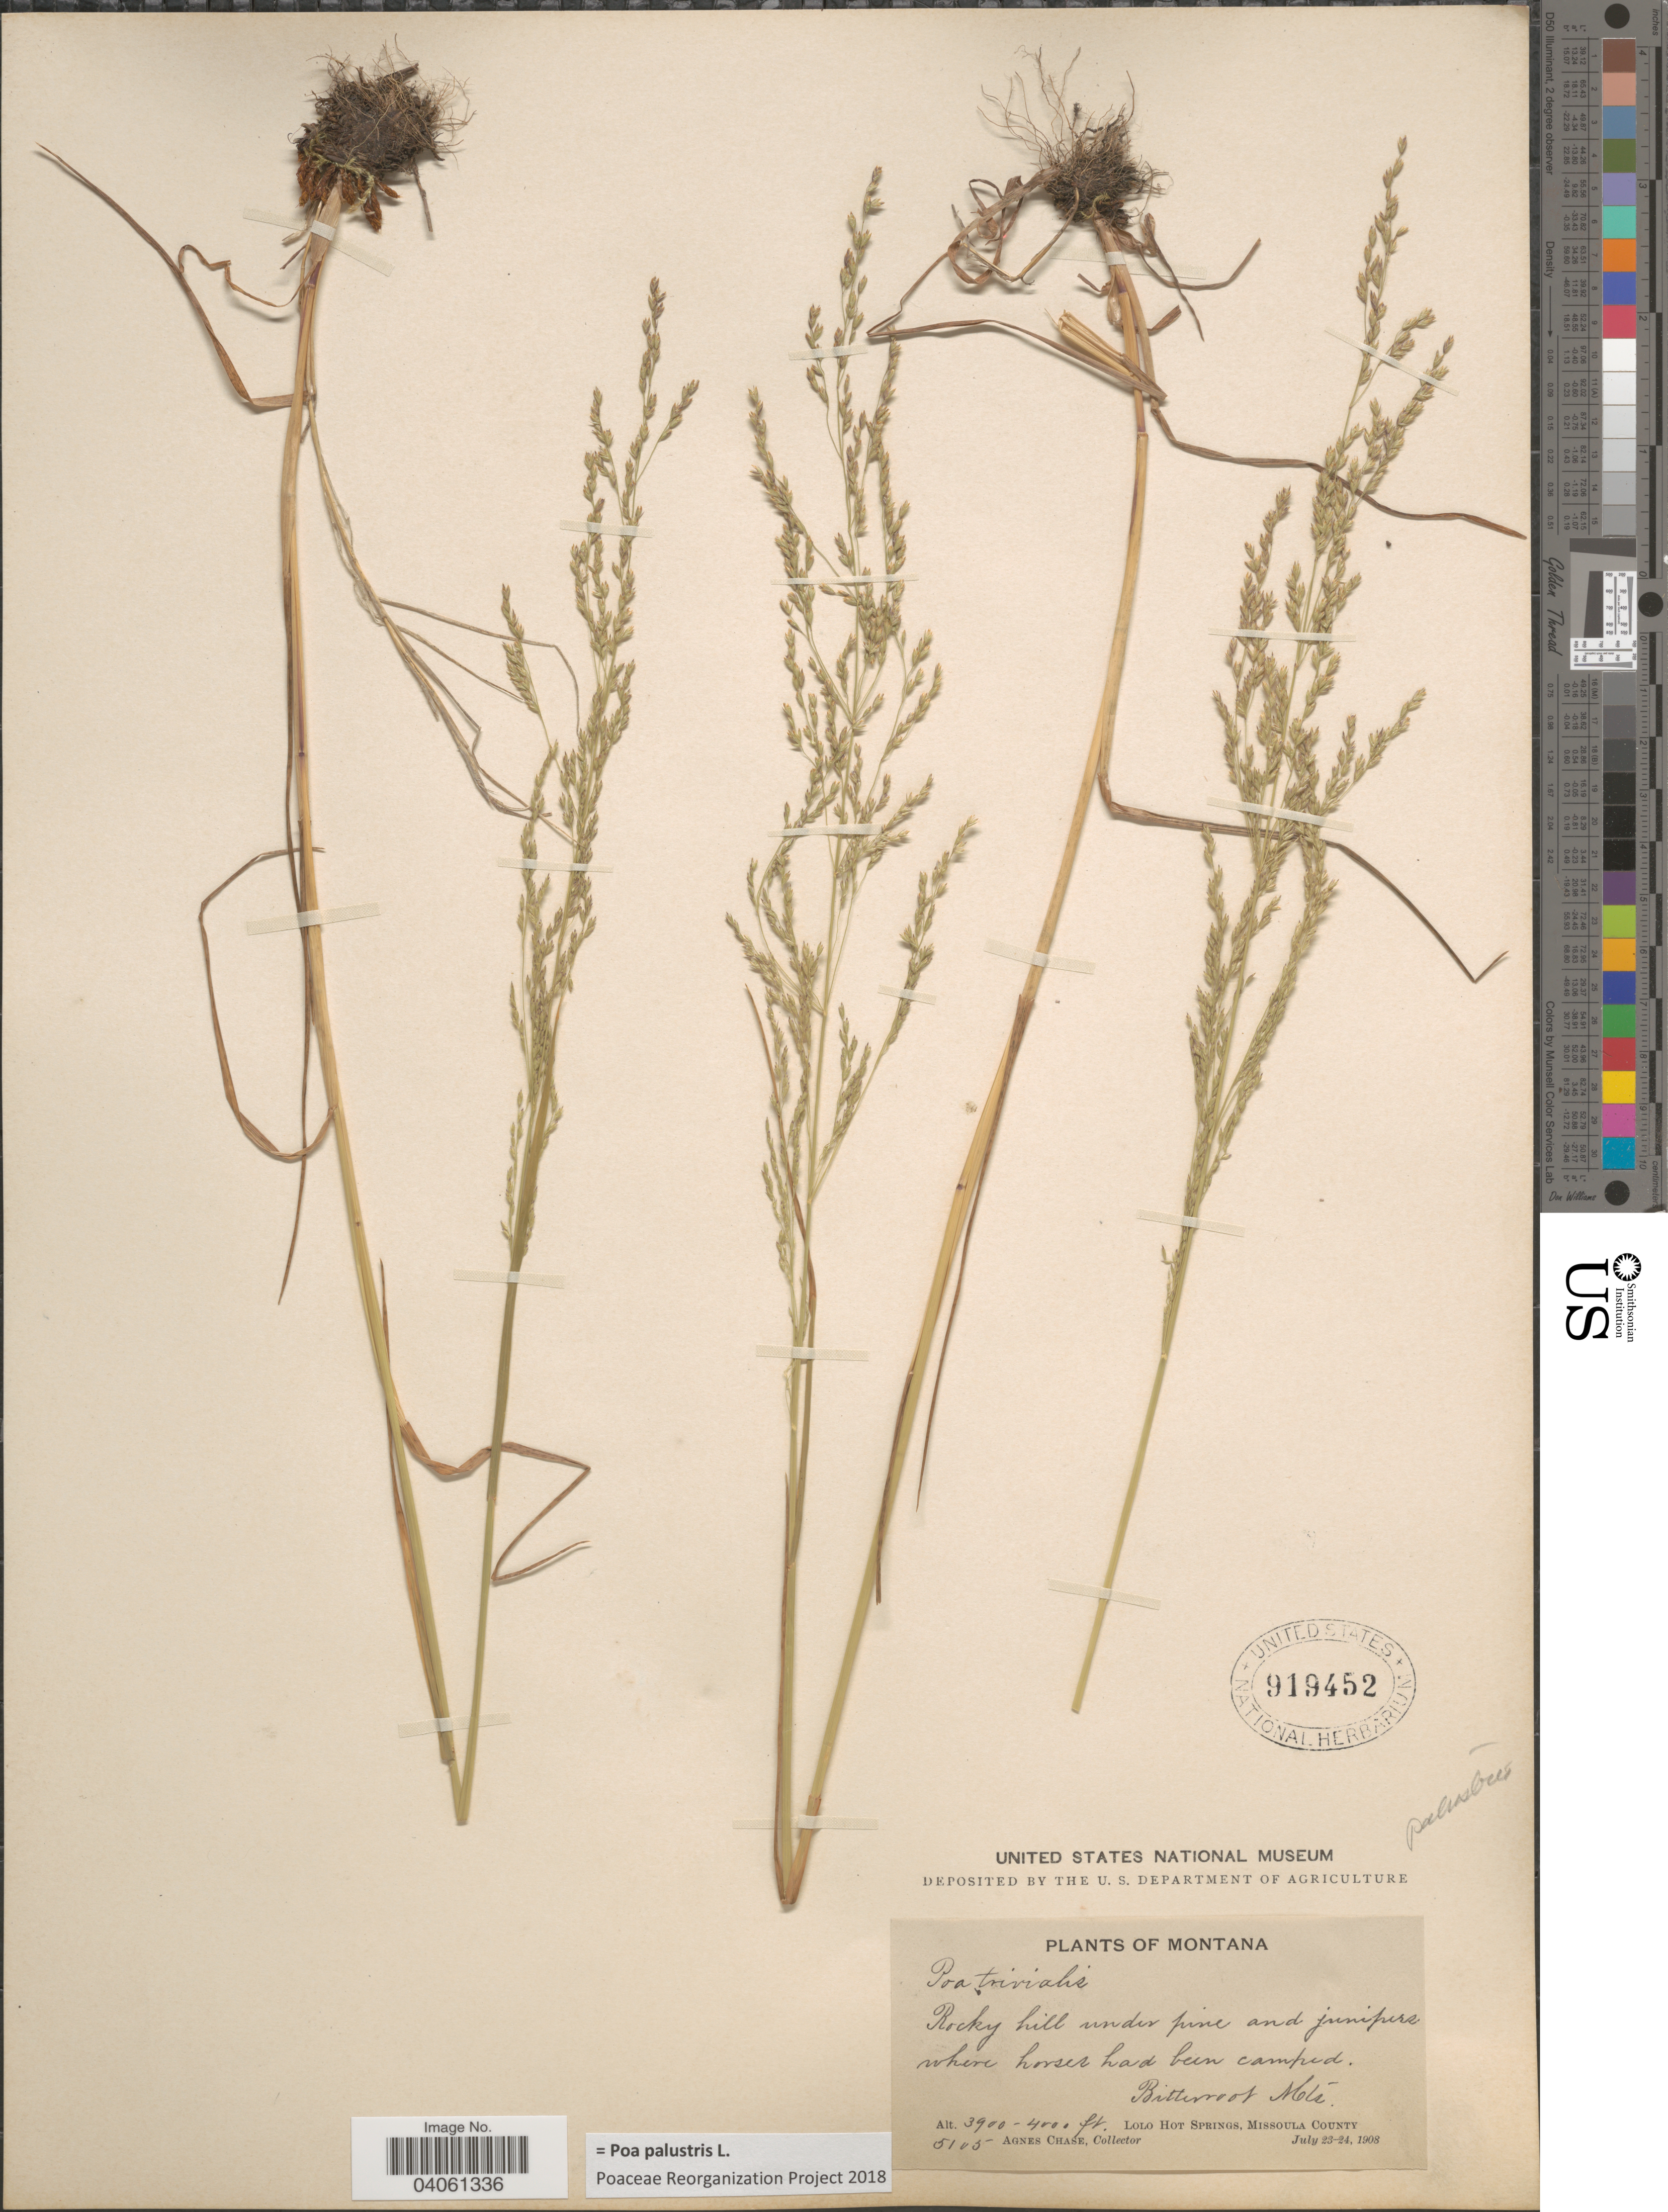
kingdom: Plantae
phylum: Tracheophyta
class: Liliopsida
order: Poales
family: Poaceae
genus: Poa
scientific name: Poa palustris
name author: L.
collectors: A. Chase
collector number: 5105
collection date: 1908-07-23/1908-07-24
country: United States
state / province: Montana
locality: Rocky hill under pine and junipers where horses had been camped. Bitterroot Mts. Lolo Hot Springs, Missoula County.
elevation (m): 1189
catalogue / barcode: US 919452